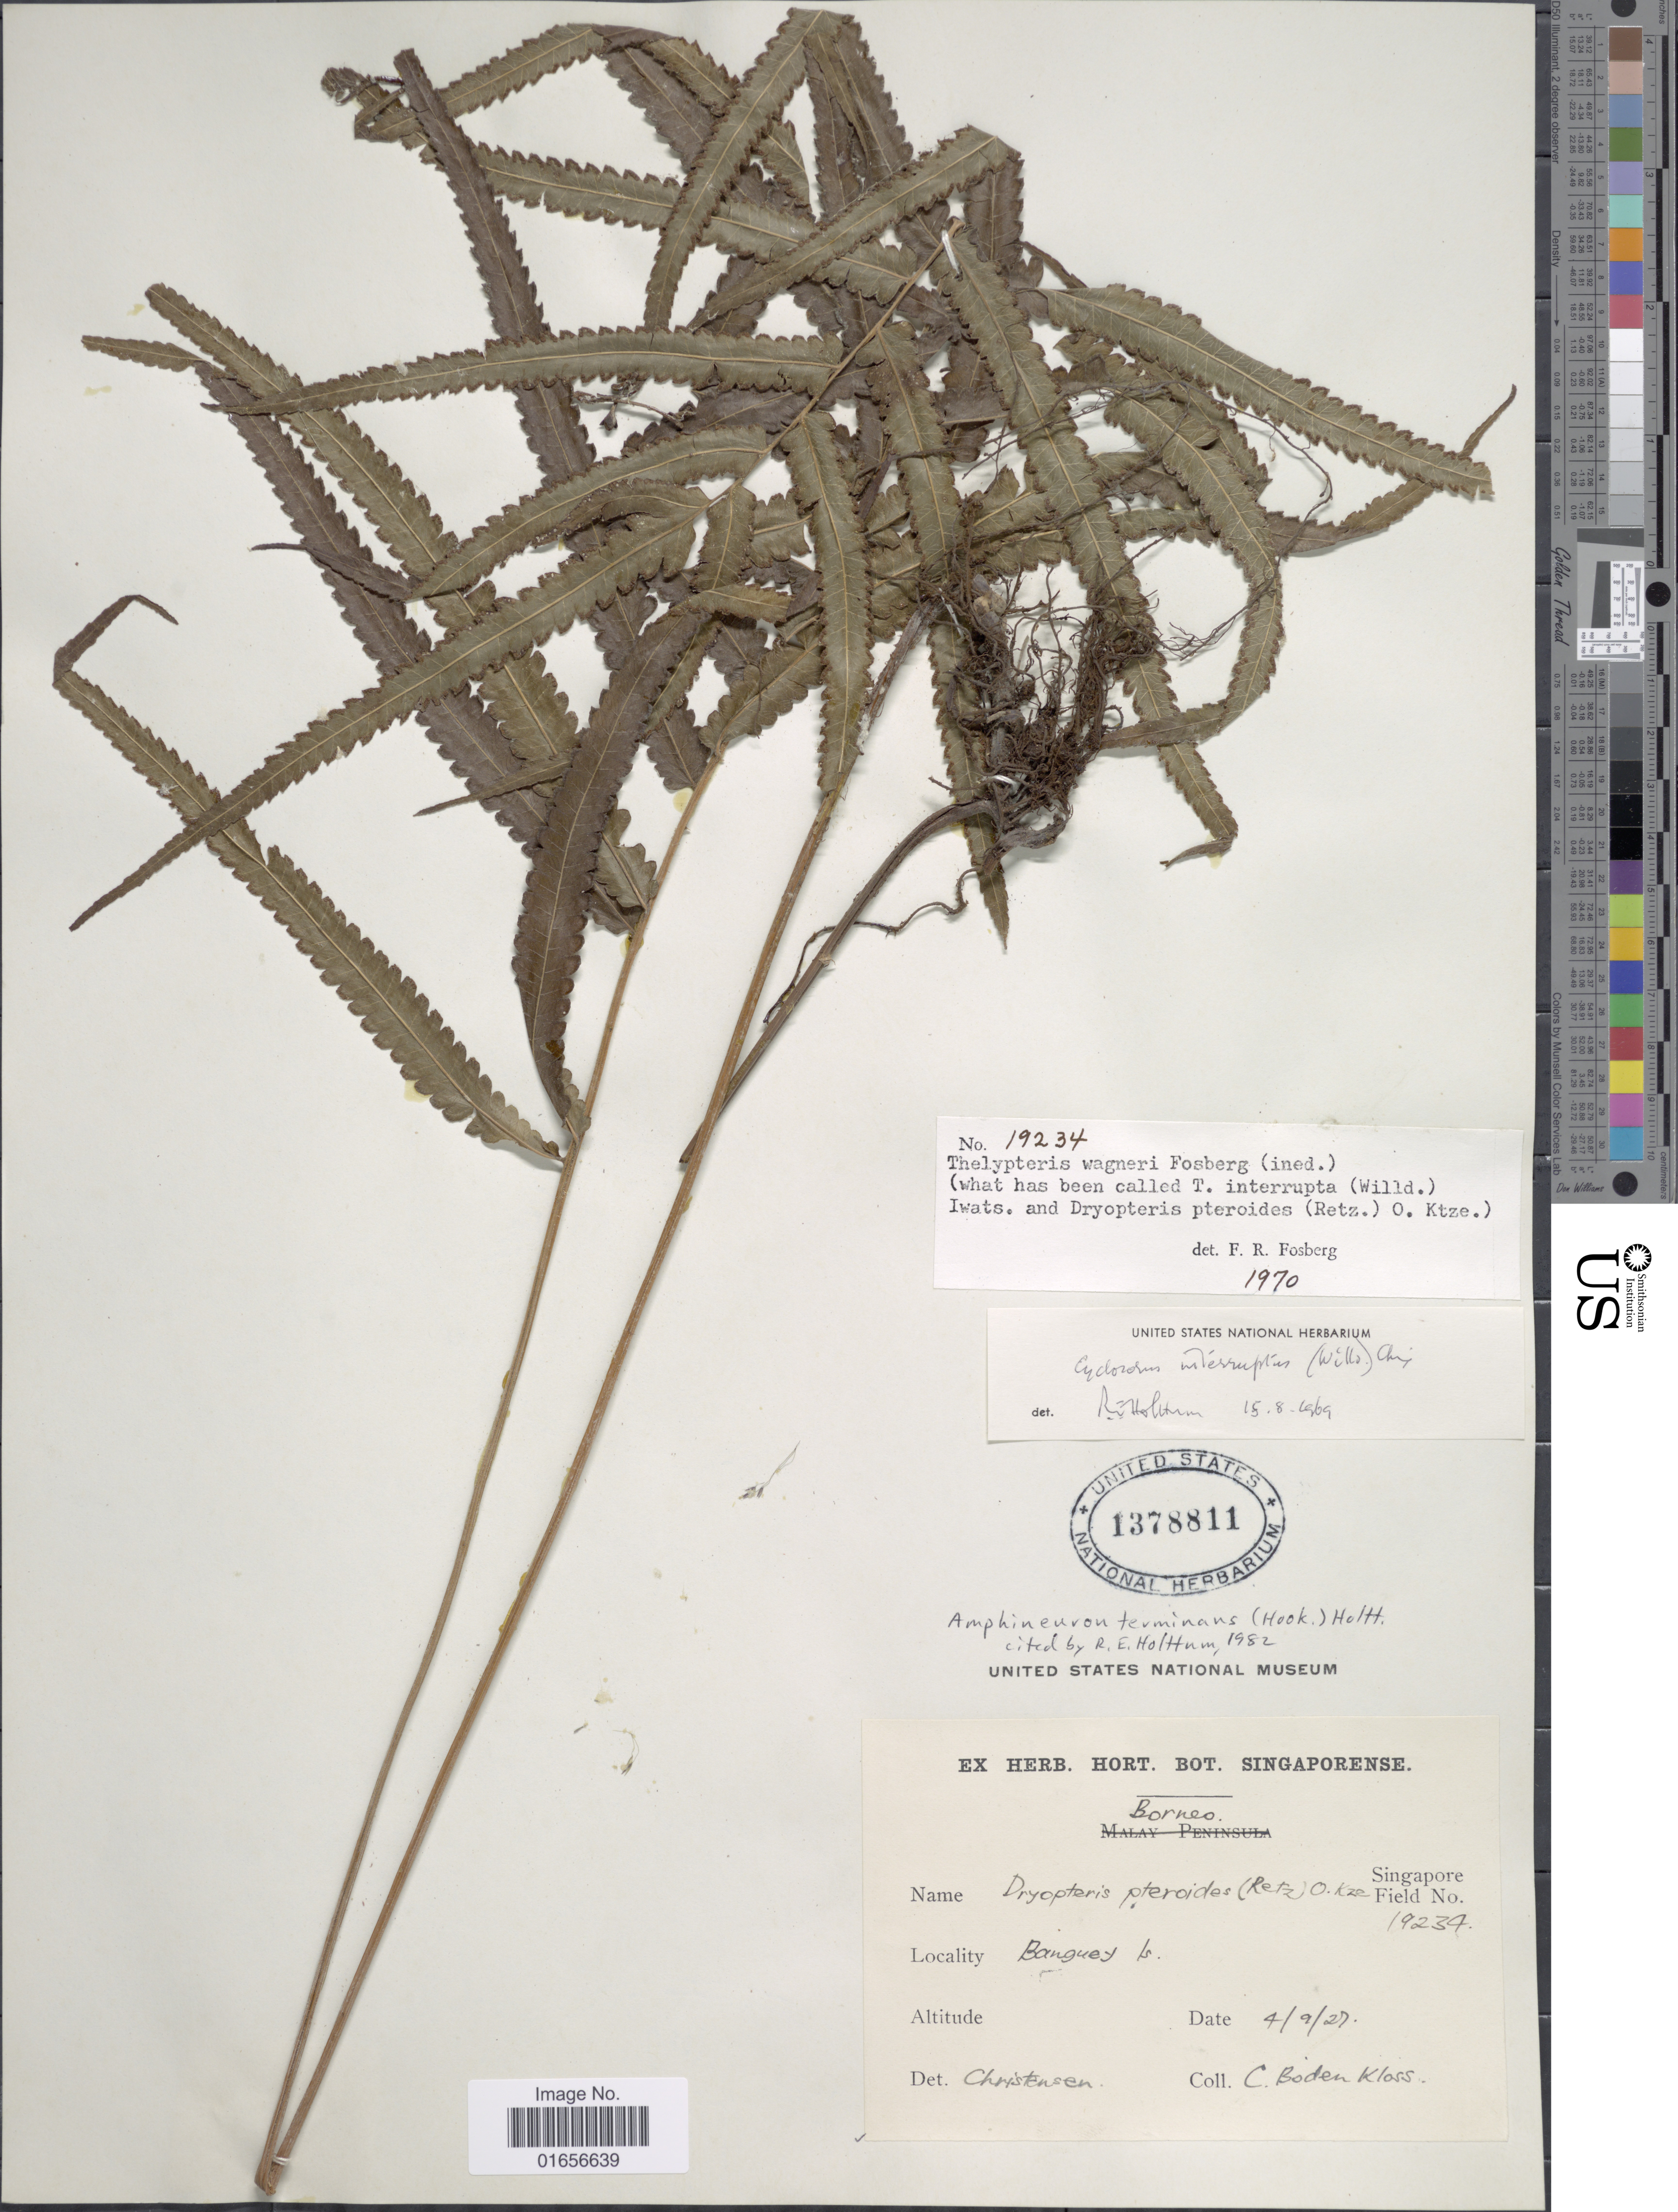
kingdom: Plantae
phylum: Tracheophyta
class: Polypodiopsida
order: Polypodiales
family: Thelypteridaceae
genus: Amphineuron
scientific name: Amphineuron terminans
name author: (J. Sm. ex Hook.) Holttum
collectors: C. Boden-Kloss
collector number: Singapore Field 19234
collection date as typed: Transcribed d/m/y: 4/9/27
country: Malaysia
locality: Borneo, Banguey Is.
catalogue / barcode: US 1378811